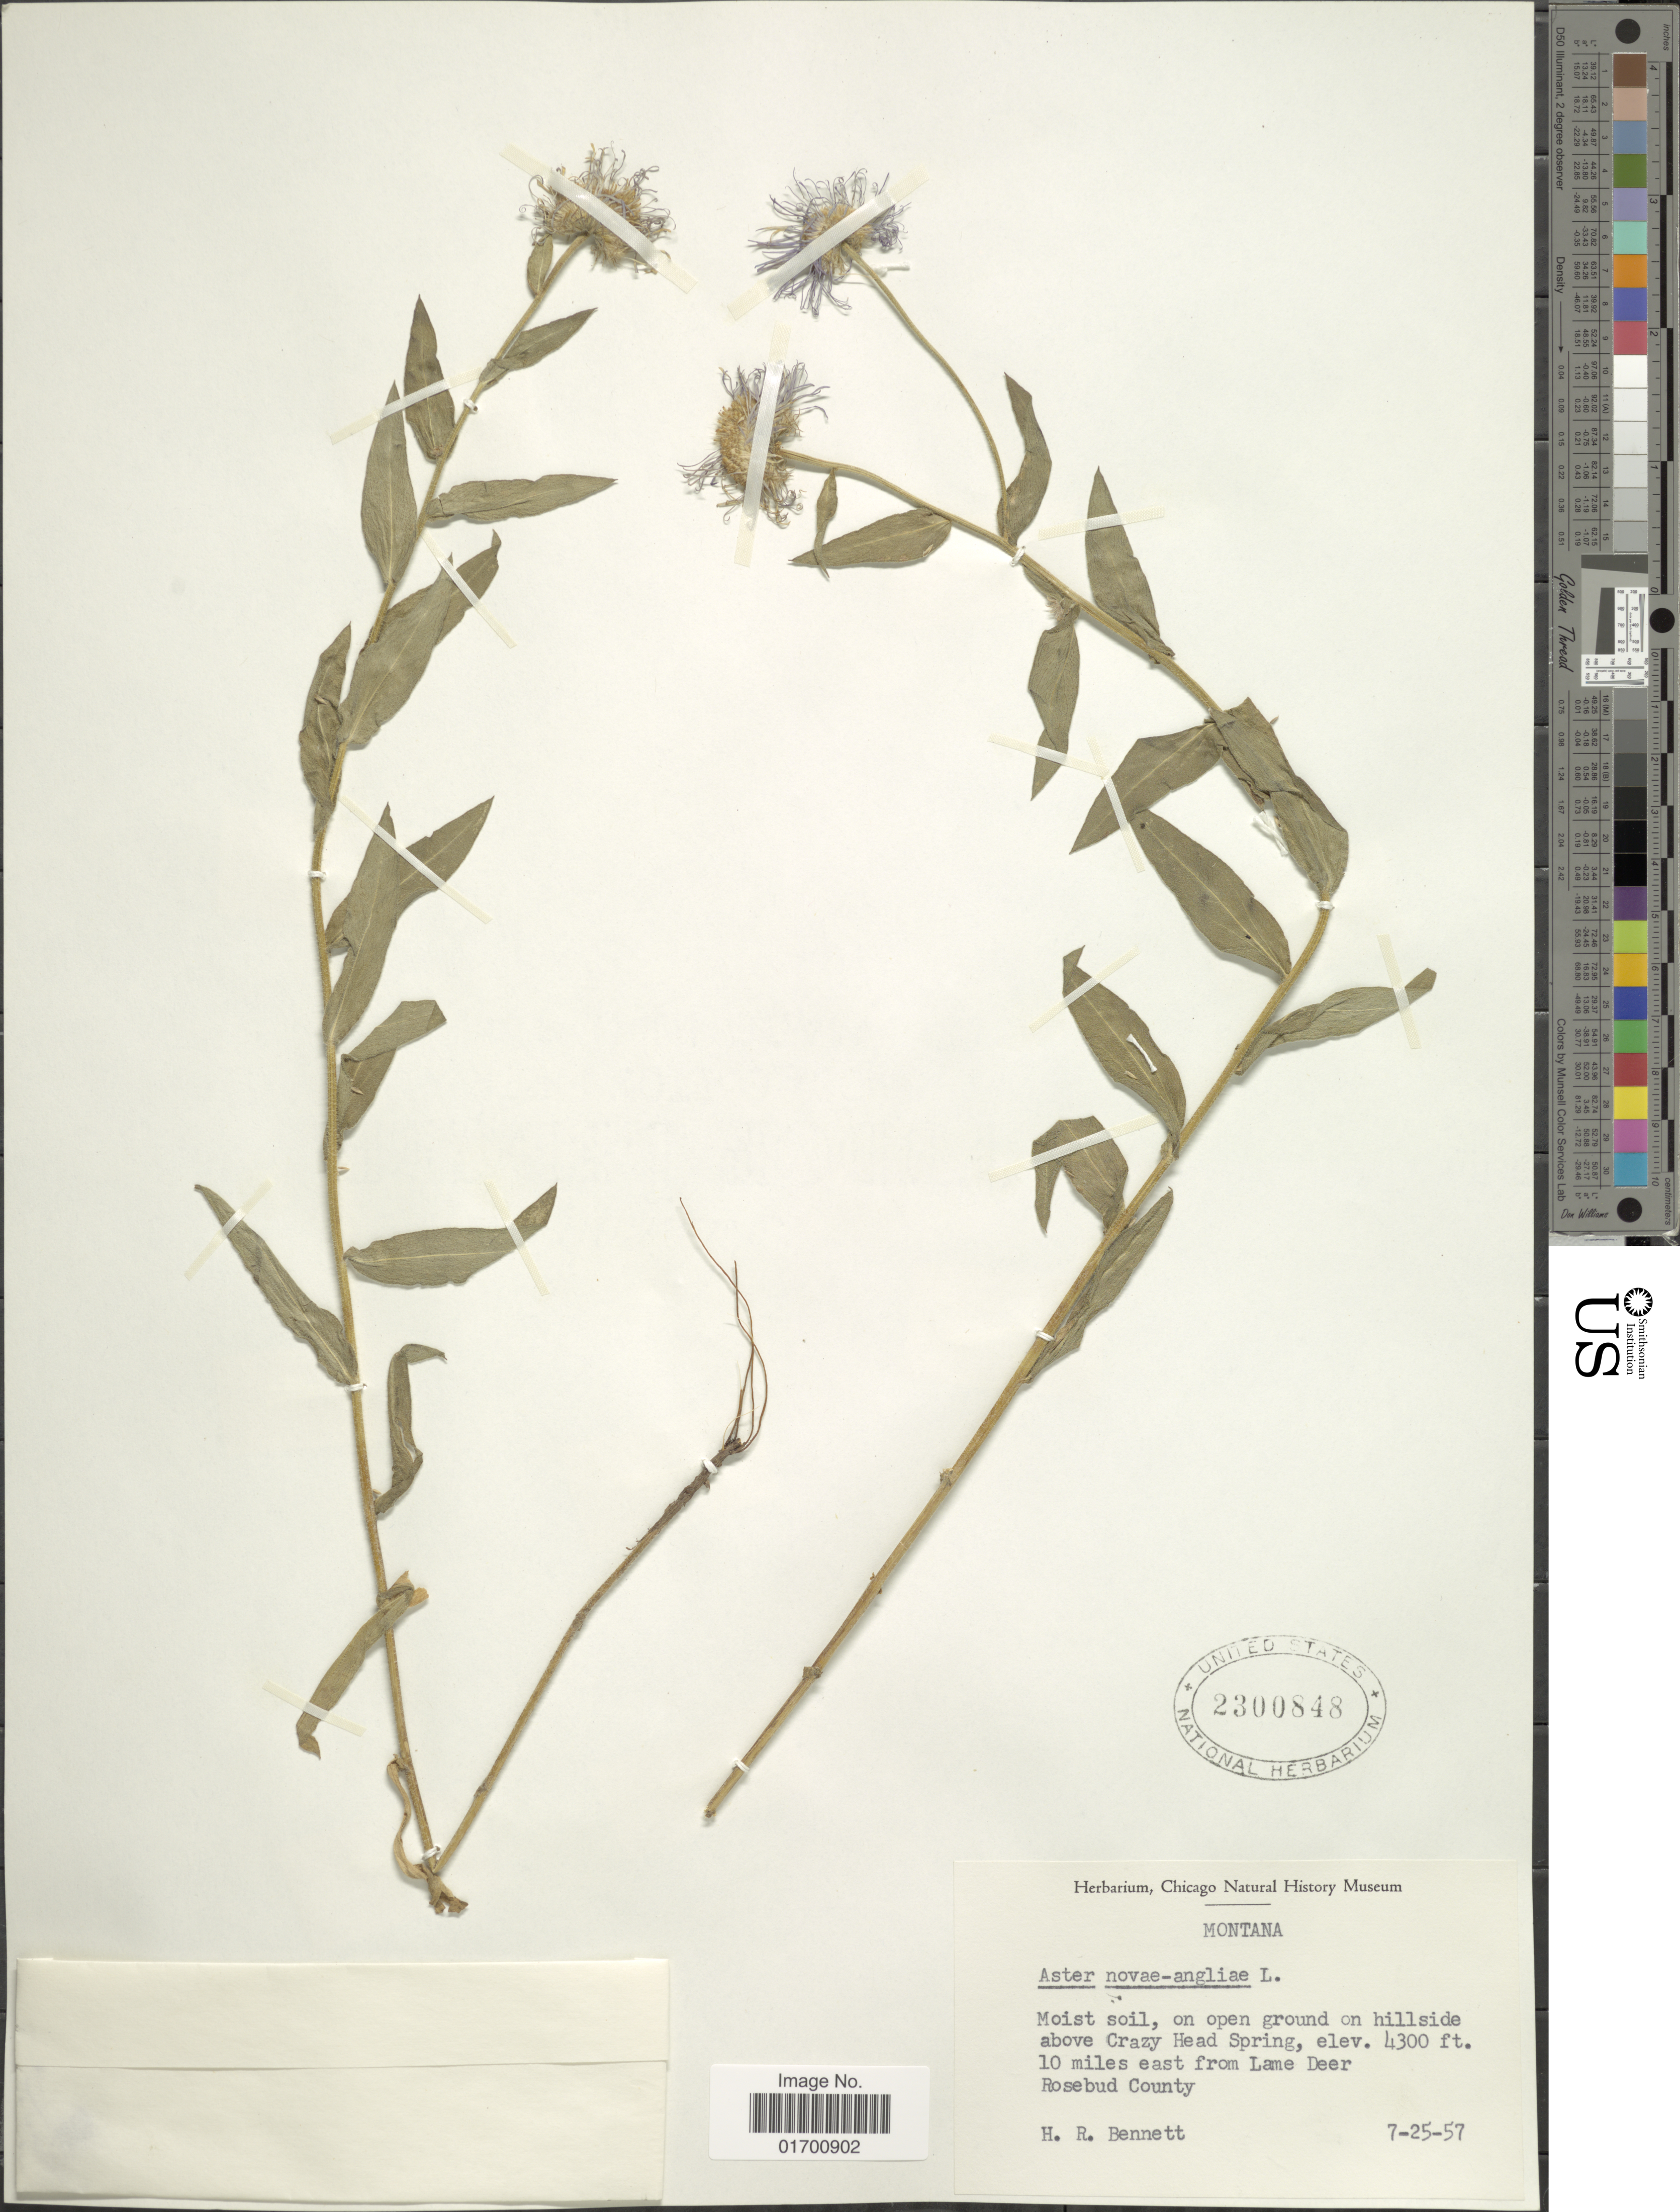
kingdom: Plantae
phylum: Tracheophyta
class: Magnoliopsida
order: Asterales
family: Asteraceae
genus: Symphyotrichum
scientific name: Symphyotrichum novae-angliae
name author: (L.) G.L. Nesom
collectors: H. R. Bennett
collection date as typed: Transcribed d/m/y: 25/7/57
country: United States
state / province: Montana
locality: On open ground on hillside above Crazy Head Spring, 10 miles east from Lame Deer, Rosebud County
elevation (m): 1311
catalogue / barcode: US 2300848